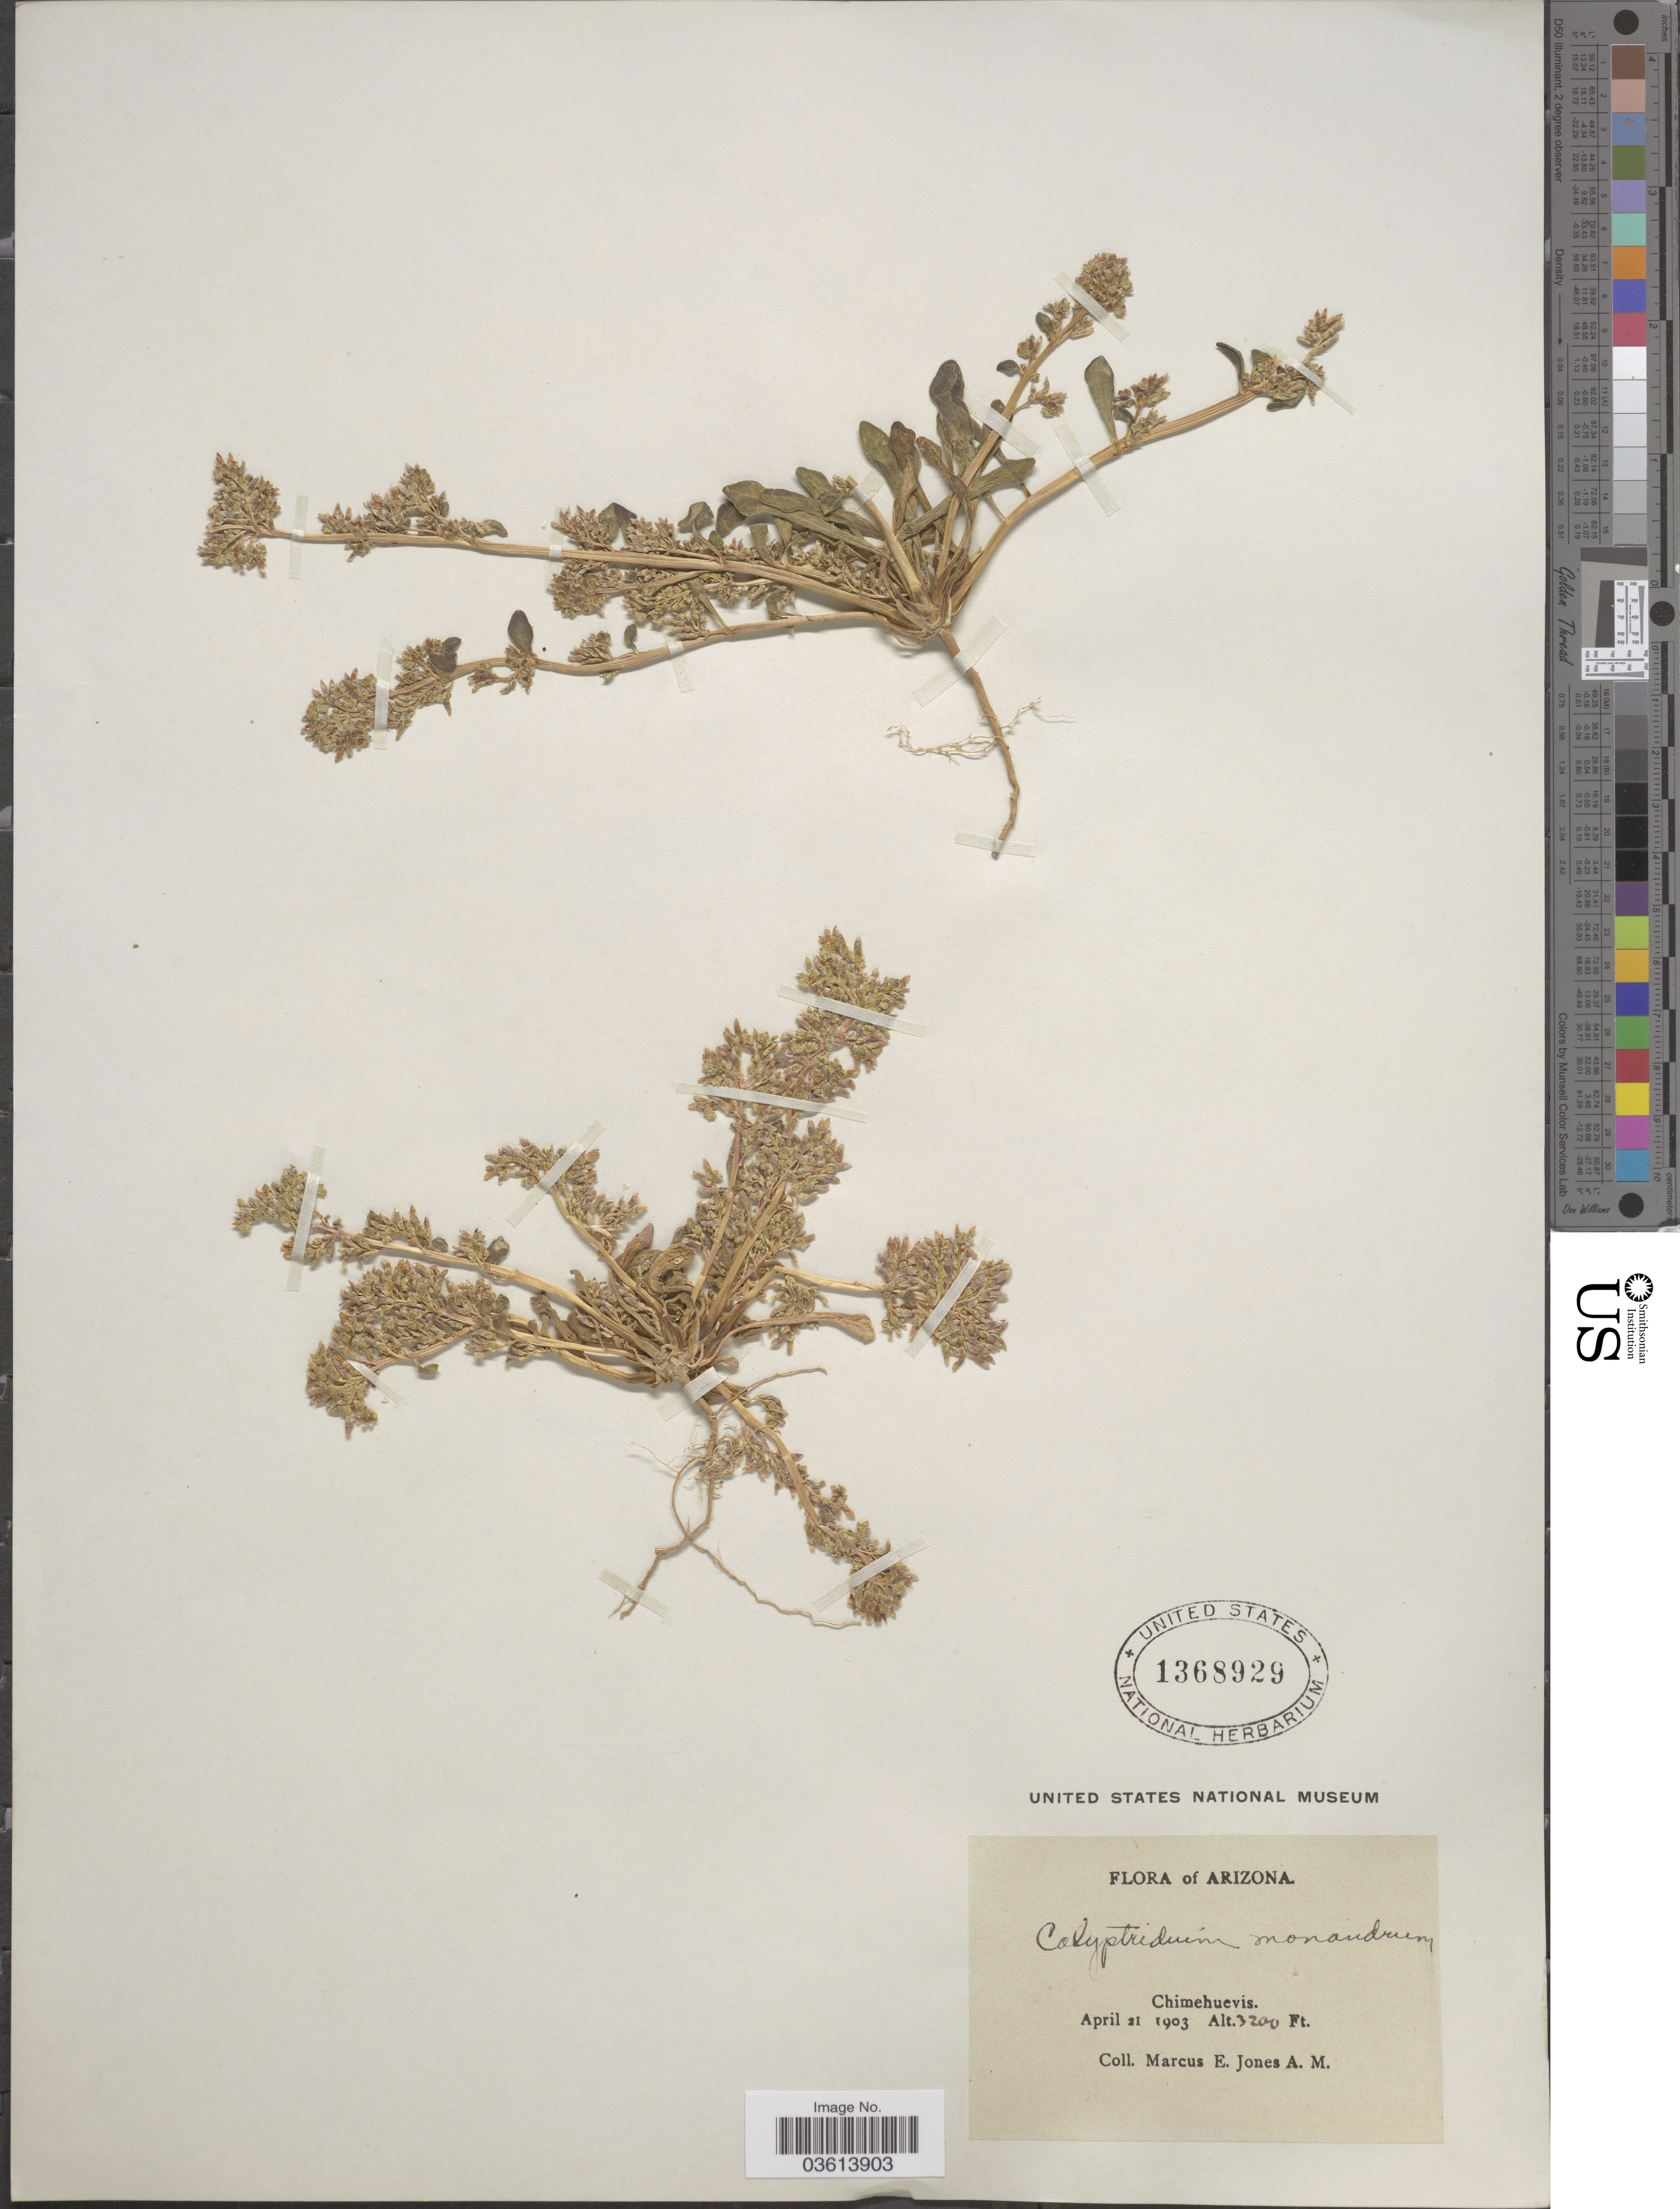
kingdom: Plantae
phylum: Tracheophyta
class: Magnoliopsida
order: Caryophyllales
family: Montiaceae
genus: Calyptridium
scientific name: Calyptridium monandrum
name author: (Nutt.) Nutt.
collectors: M. E. Jones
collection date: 1903-04-21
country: United States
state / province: Arizona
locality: Chimehuevis.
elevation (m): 975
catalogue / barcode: US 1368929